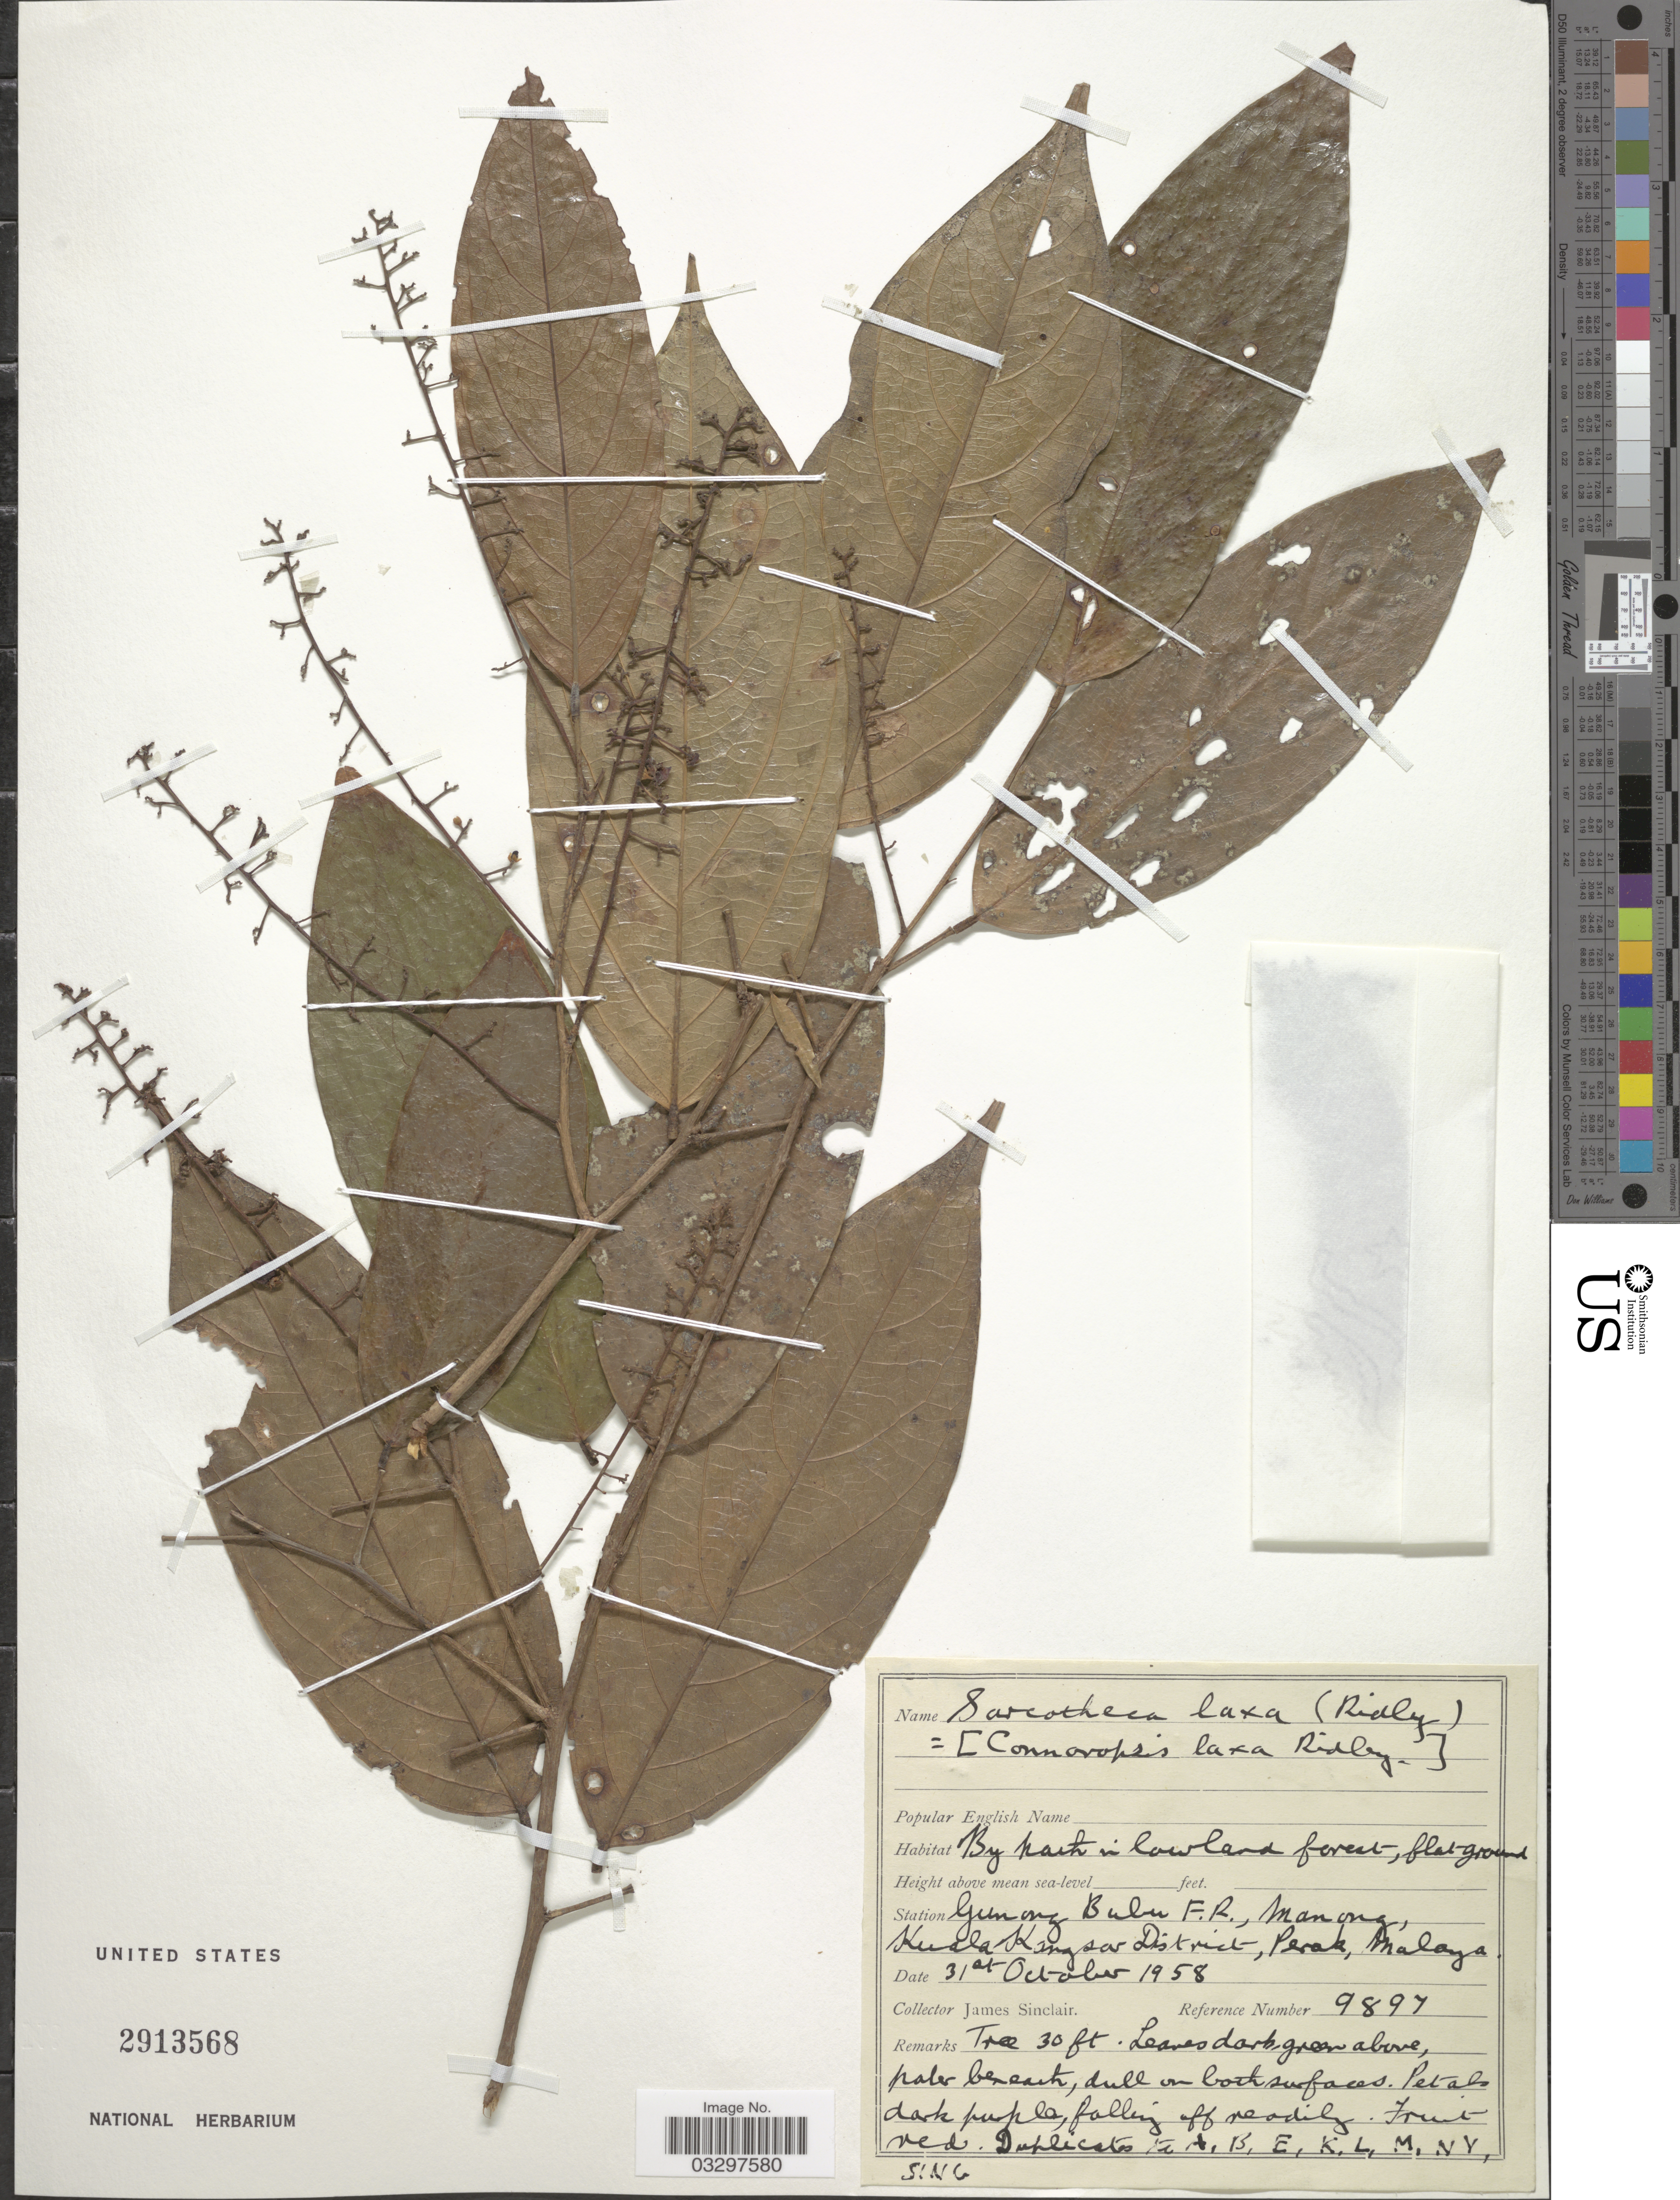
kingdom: Plantae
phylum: Tracheophyta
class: Magnoliopsida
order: Oxalidales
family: Oxalidaceae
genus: Sarcotheca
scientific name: Sarcotheca laxa var. laxa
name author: (Ridl.) R. Knuth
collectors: J. Sinclair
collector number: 9897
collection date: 1958-10-31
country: Malaysia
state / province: Perak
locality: Station Gunong Bubu F.R., Manong, Kuala Kangsar District, Malaya.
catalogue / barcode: US 2913568